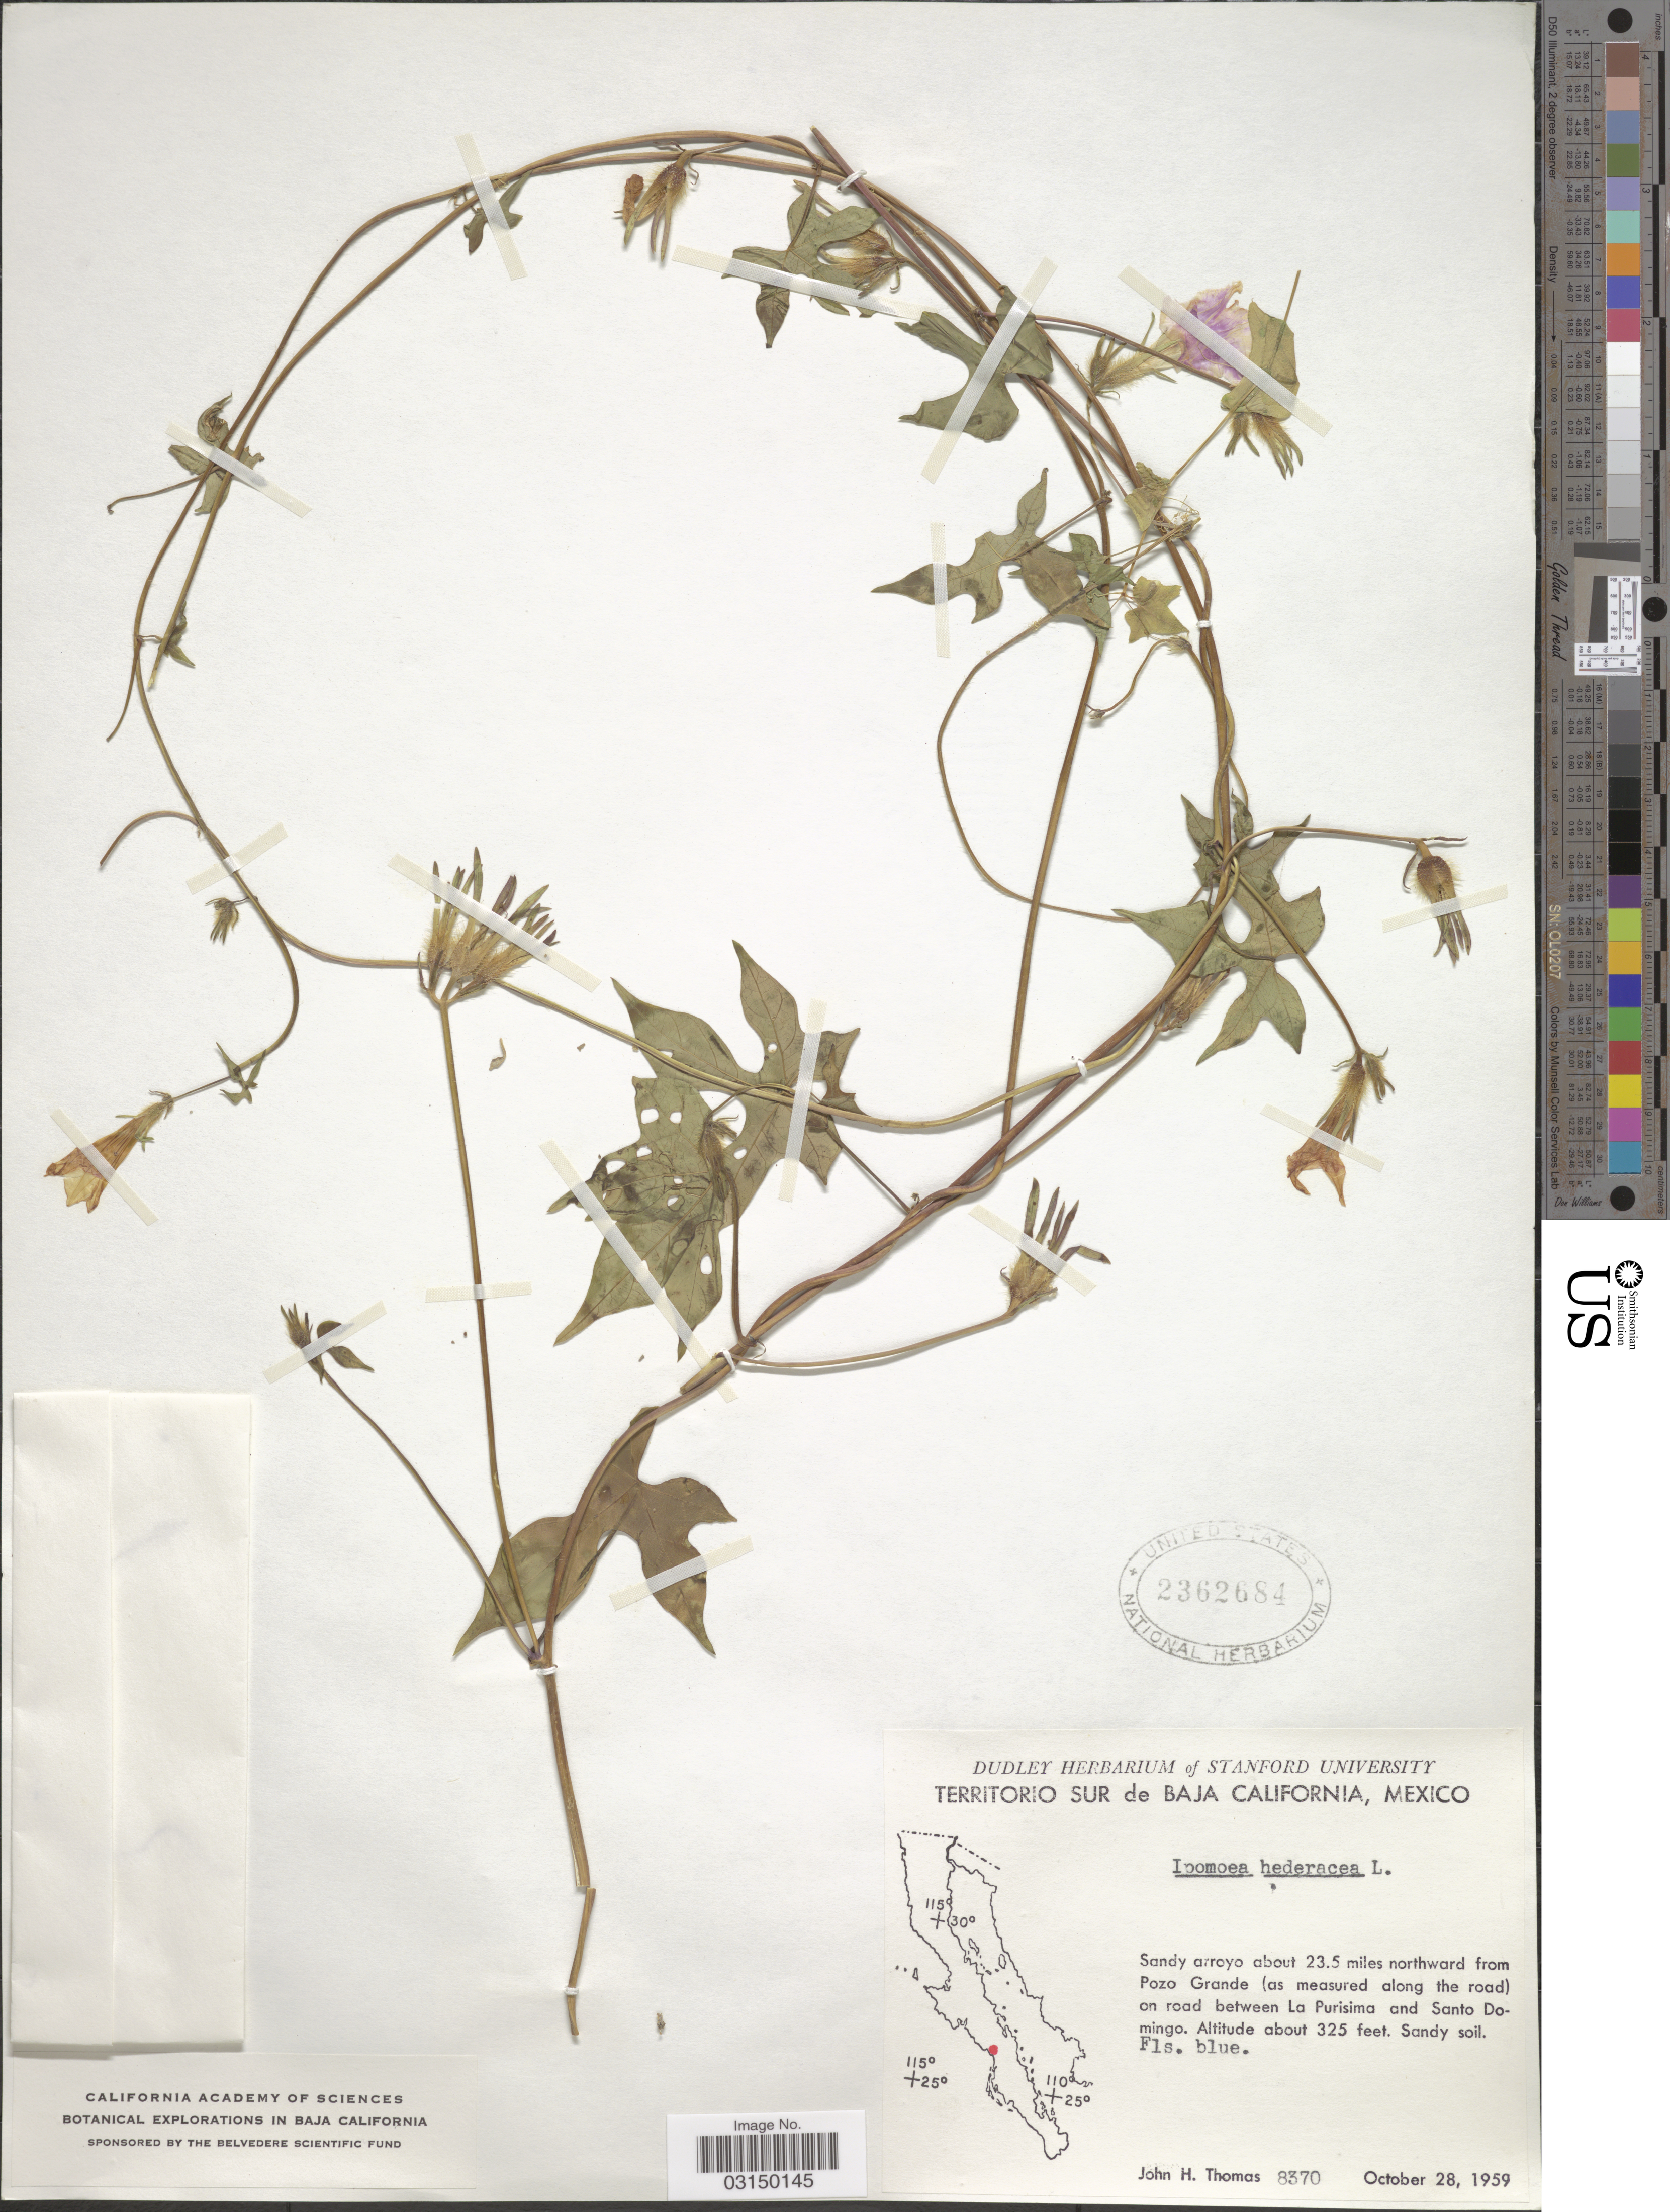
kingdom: Plantae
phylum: Tracheophyta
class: Magnoliopsida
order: Solanales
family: Convolvulaceae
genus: Ipomoea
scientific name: Ipomoea hederacea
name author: Jacq.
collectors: J. H. Thomas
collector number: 8370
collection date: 1959-10-28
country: Mexico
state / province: Baja California Sur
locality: Territorio Sur de Baja California. Sandy arroyo about 23.5 miles northward from Pozo Grande (as measured along the road) on road between La Purisima and Santo Domingo.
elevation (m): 99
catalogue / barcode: US 2362684